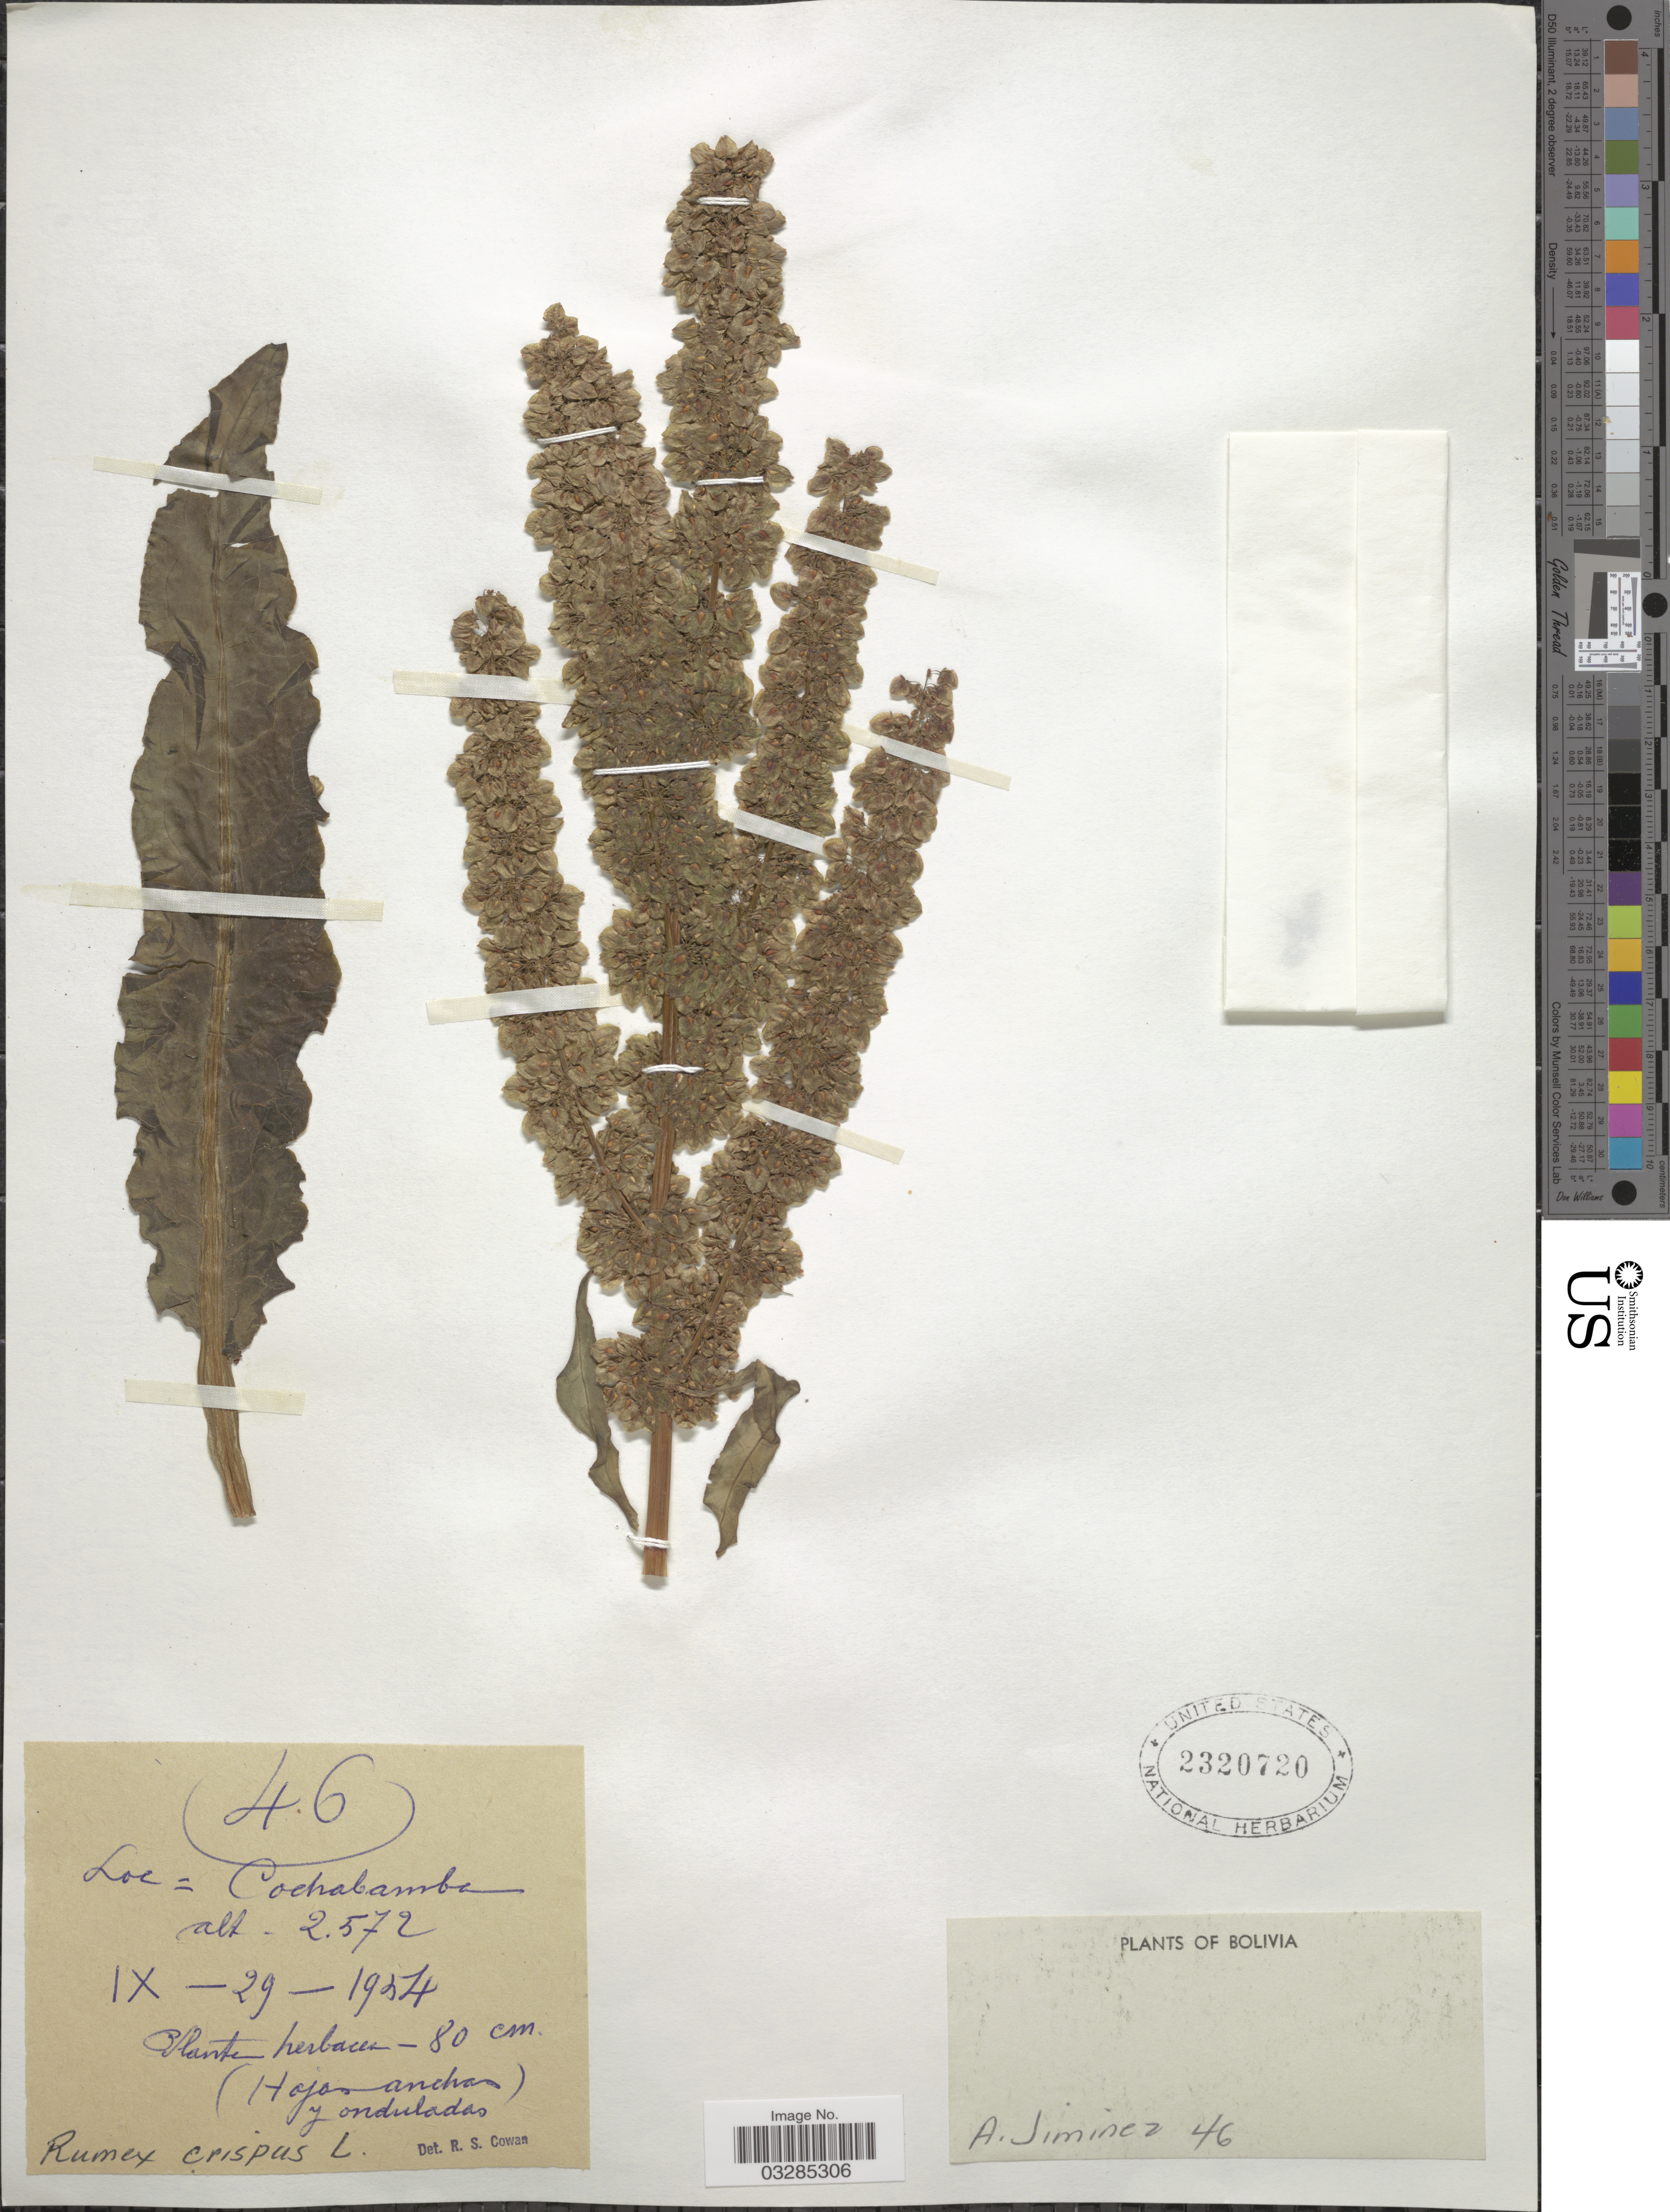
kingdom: Plantae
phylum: Tracheophyta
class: Magnoliopsida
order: Caryophyllales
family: Polygonaceae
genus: Rumex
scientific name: Rumex crispus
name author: L.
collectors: A. Jiminez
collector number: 46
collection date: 1954-09-29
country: Bolivia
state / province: Cochabamba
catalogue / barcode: US 2320720